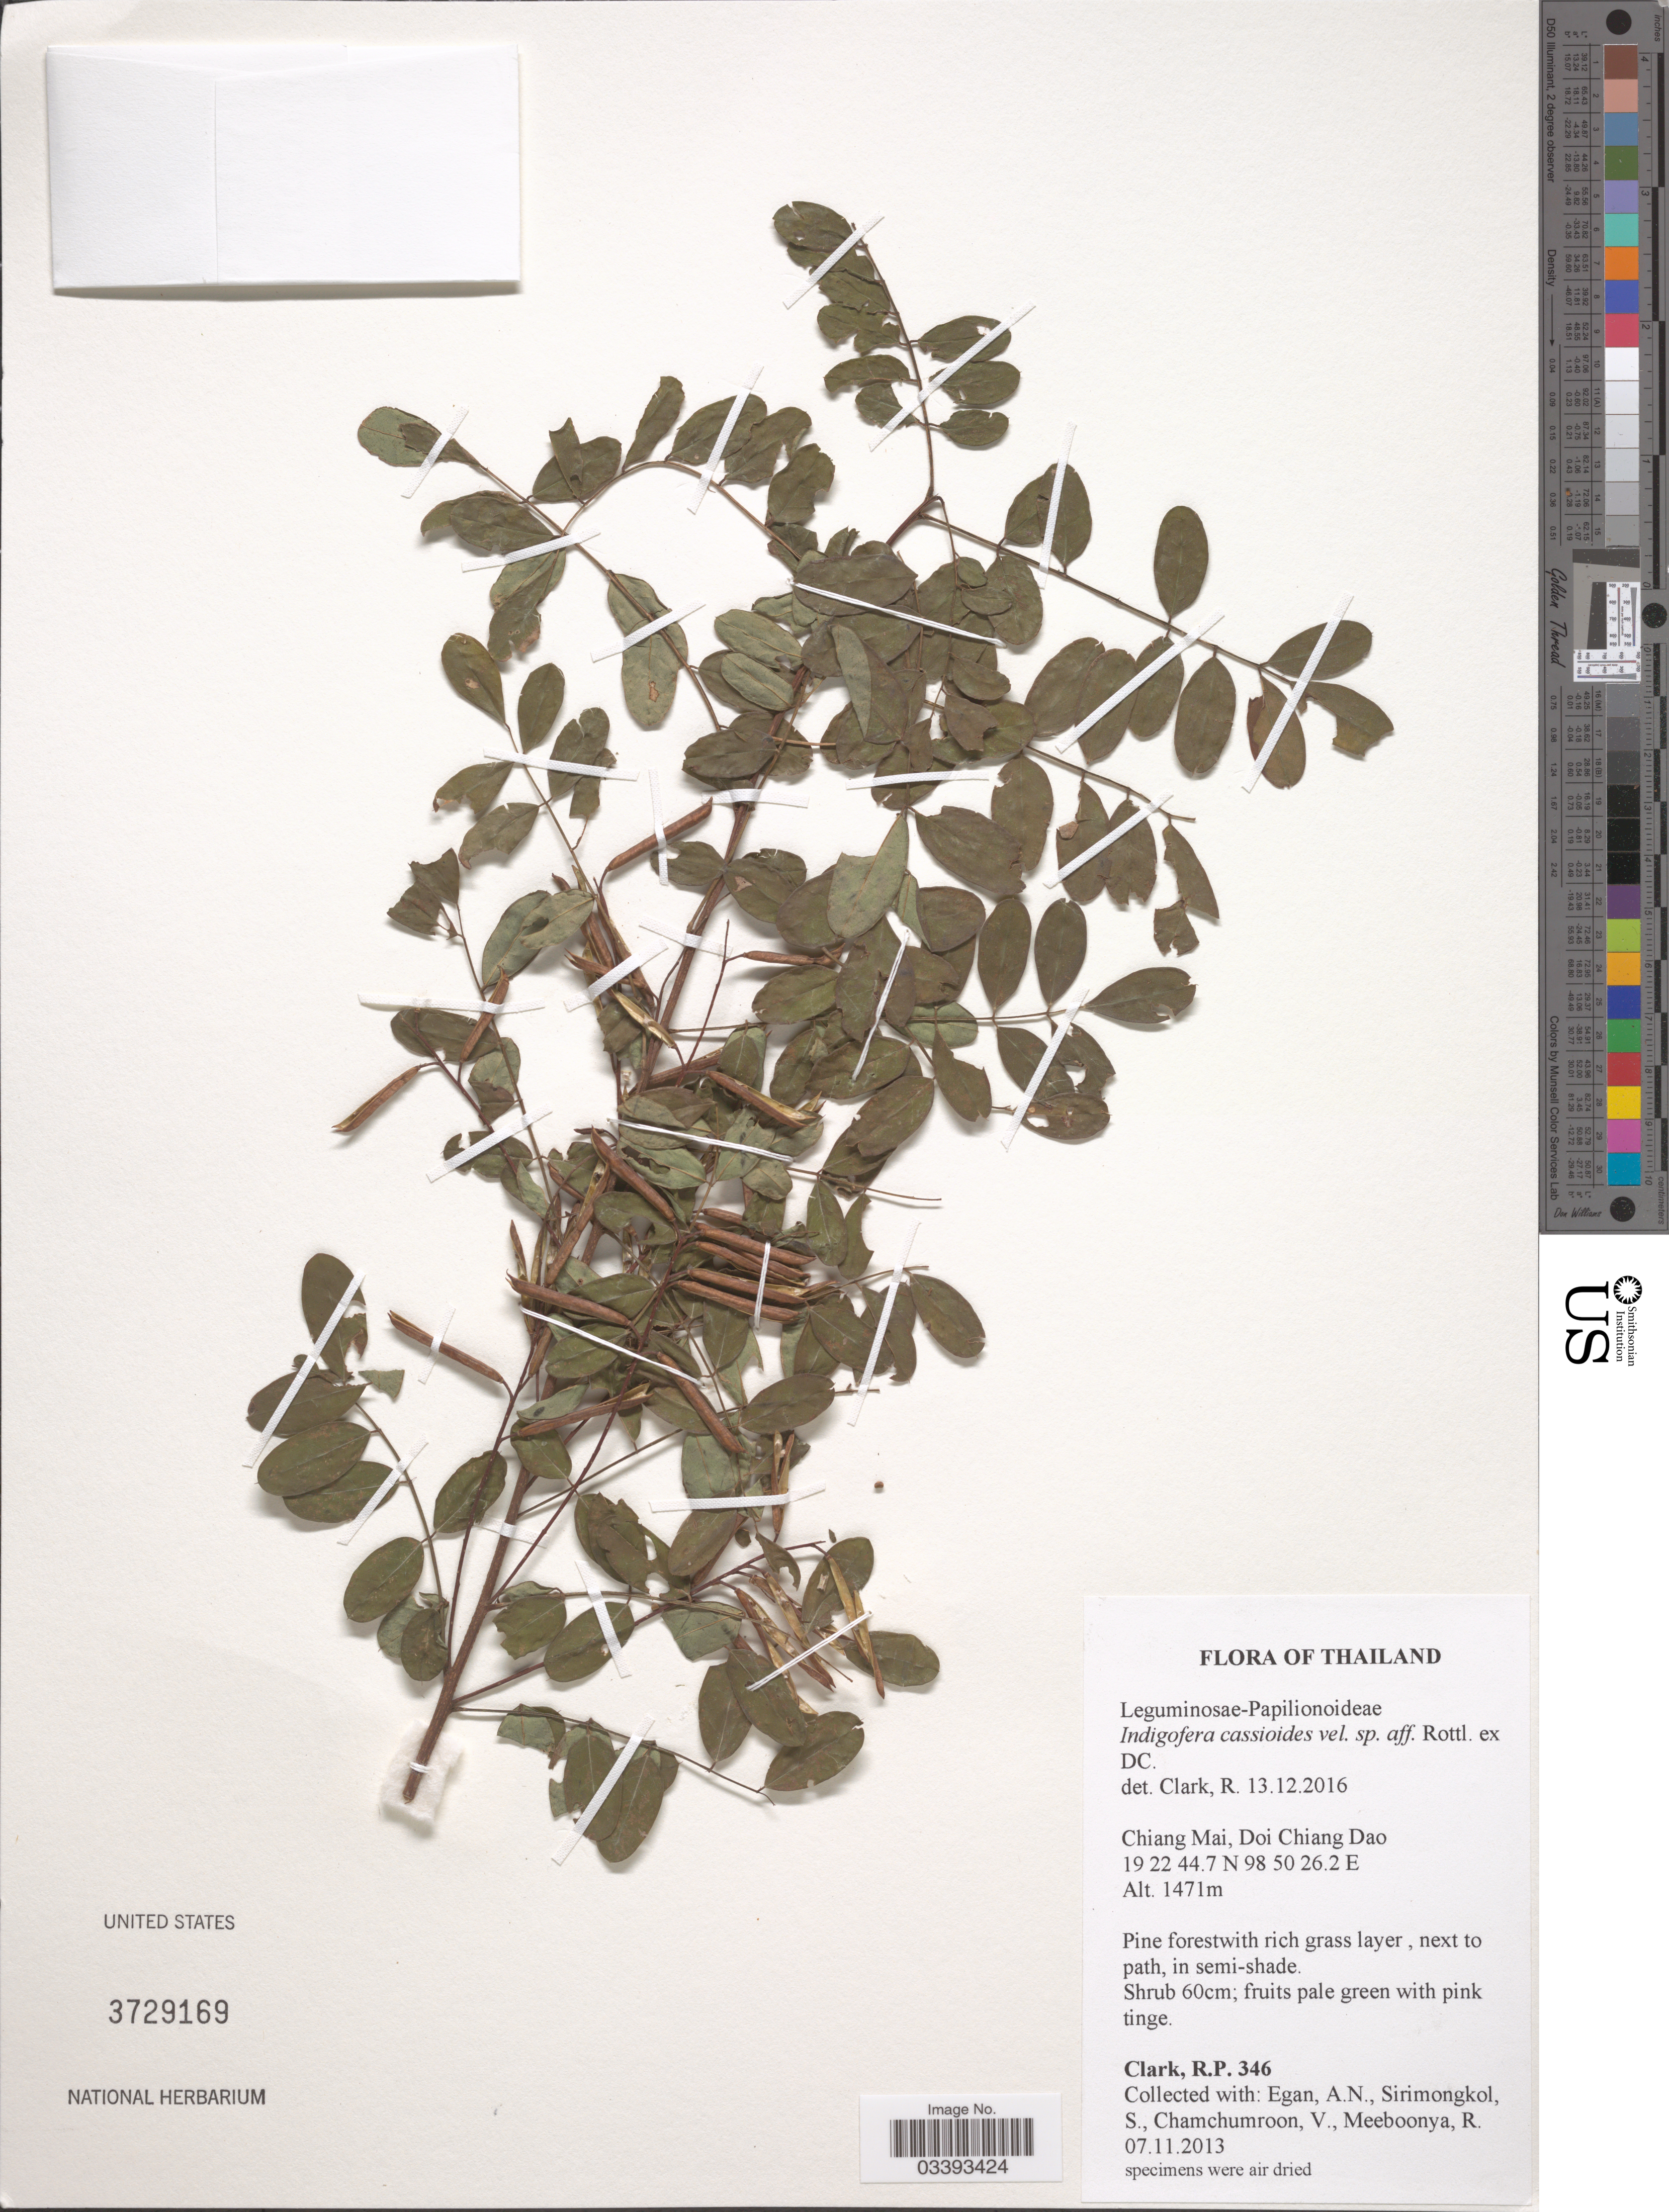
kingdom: Plantae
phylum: Tracheophyta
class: Magnoliopsida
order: Fabales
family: Fabaceae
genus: Indigofera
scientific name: Indigofera cassioides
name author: Röttler ex DC.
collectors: R. P. Clark, A. N. Egan, S. Sirimongkol, V. Chamchumroon & R. Meeboonya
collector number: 346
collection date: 2013-11-07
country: Thailand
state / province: Chiang Mai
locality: Doi Chiang Dao.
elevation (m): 1471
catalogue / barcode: US 3729169